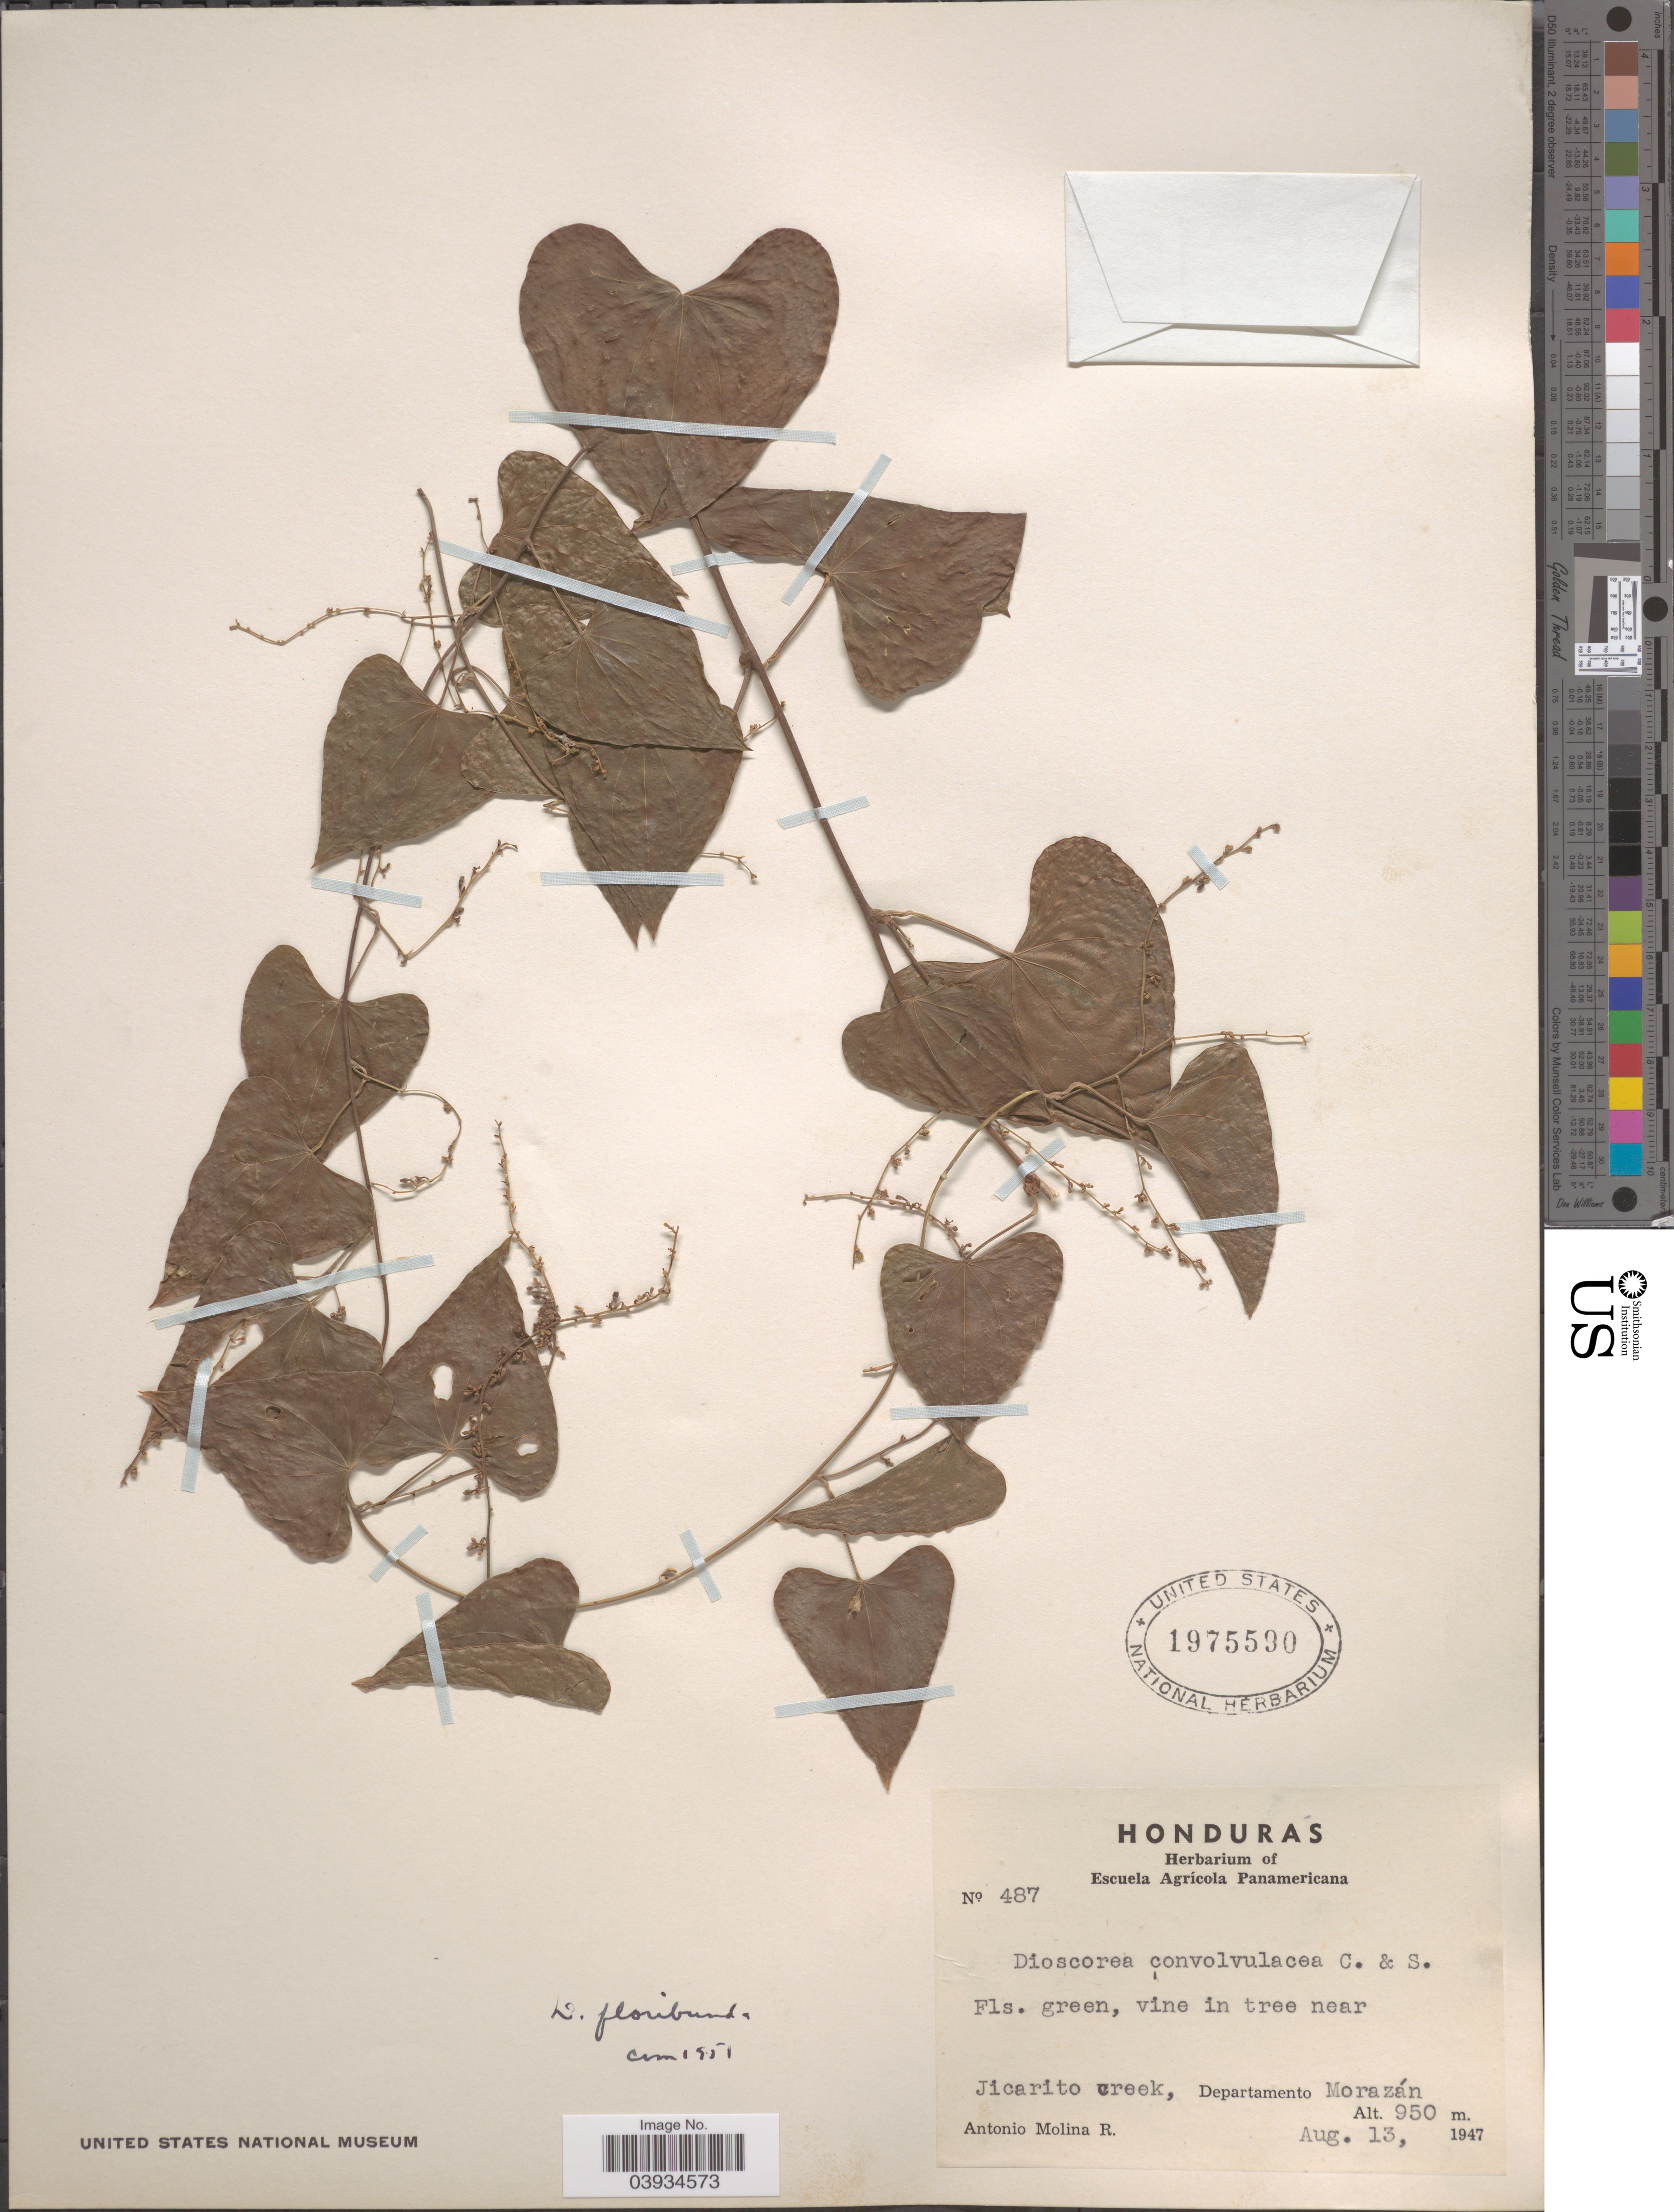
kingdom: Plantae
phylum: Tracheophyta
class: Liliopsida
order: Dioscoreales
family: Dioscoreaceae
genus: Dioscorea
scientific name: Dioscorea floribunda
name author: M. Martens & Galeotti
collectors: A. Molina R.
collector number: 487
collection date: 1947-08-13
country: Honduras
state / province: Fco. Morazán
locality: Jicarito creek, Departamento Morazán.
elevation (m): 950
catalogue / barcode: US 1975590